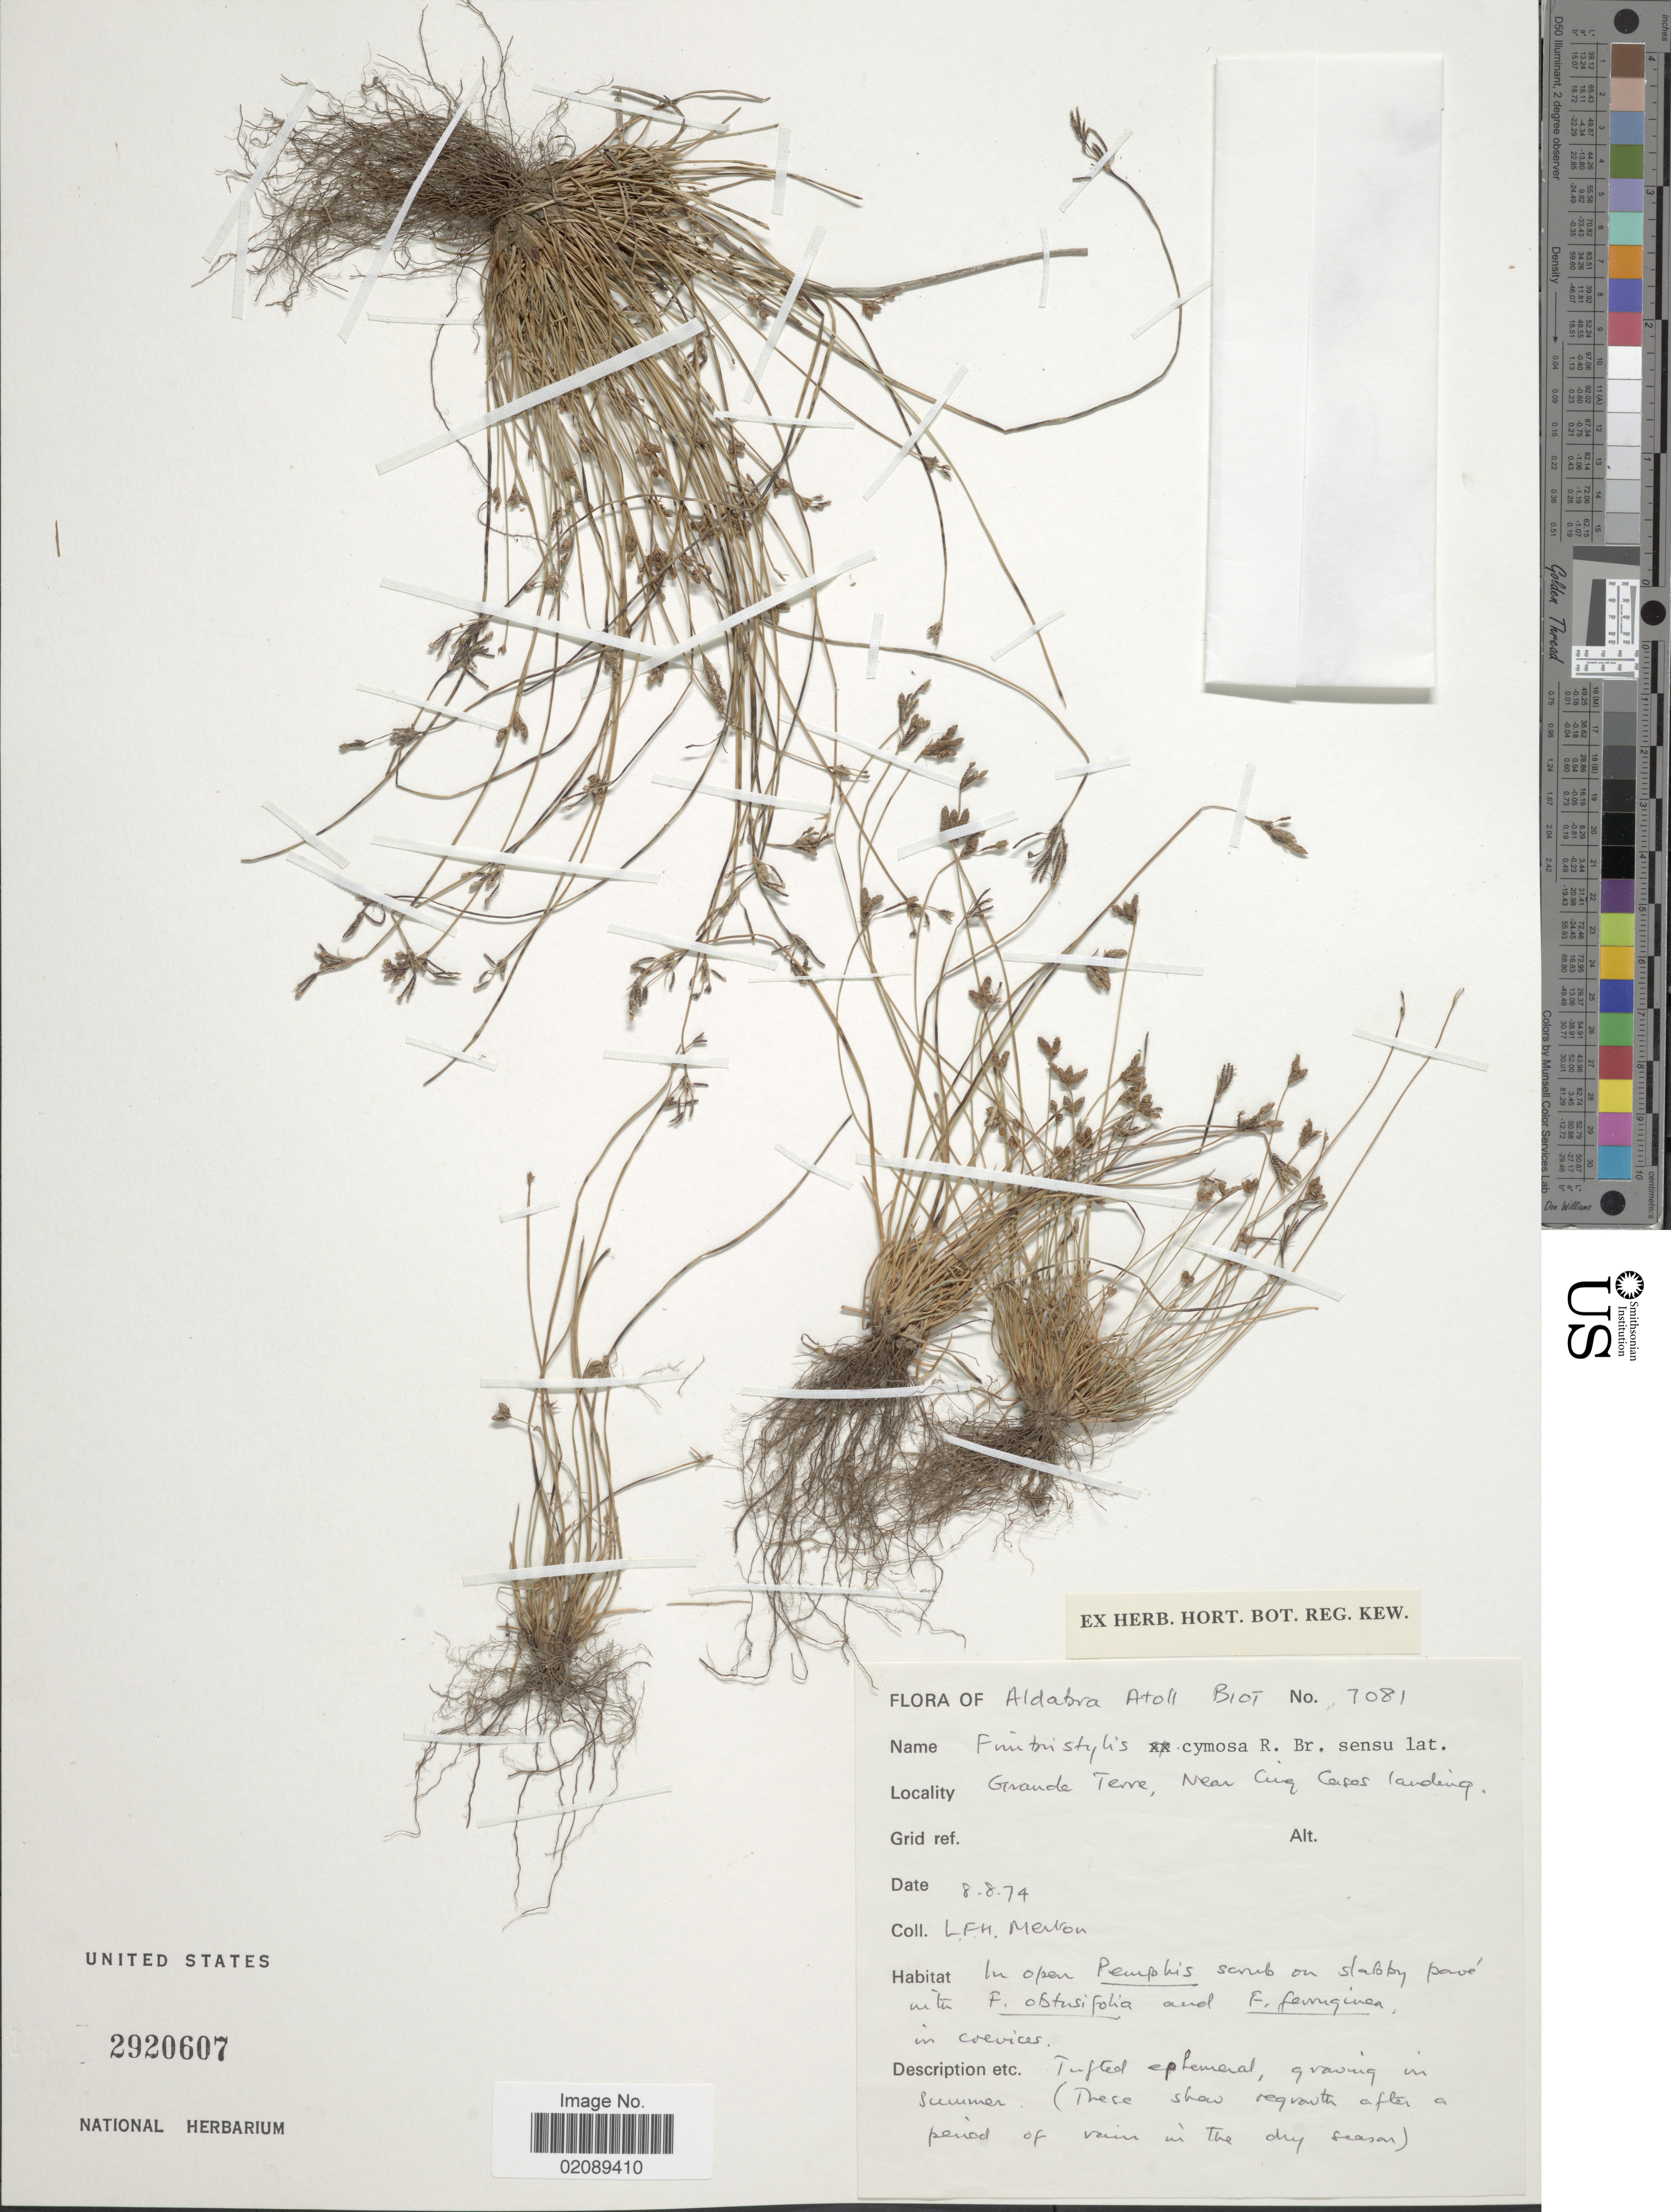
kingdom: Plantae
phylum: Tracheophyta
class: Liliopsida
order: Poales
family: Cyperaceae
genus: Fimbristylis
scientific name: Fimbristylis cymosa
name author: R. Br.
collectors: L. Merton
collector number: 7081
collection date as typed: Transcribed d/m/y: 8/8/74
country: Seychelles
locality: Aldabra Atoll, Grande Terre, near Ciq Cases landing [interpreted]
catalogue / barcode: US 2920607